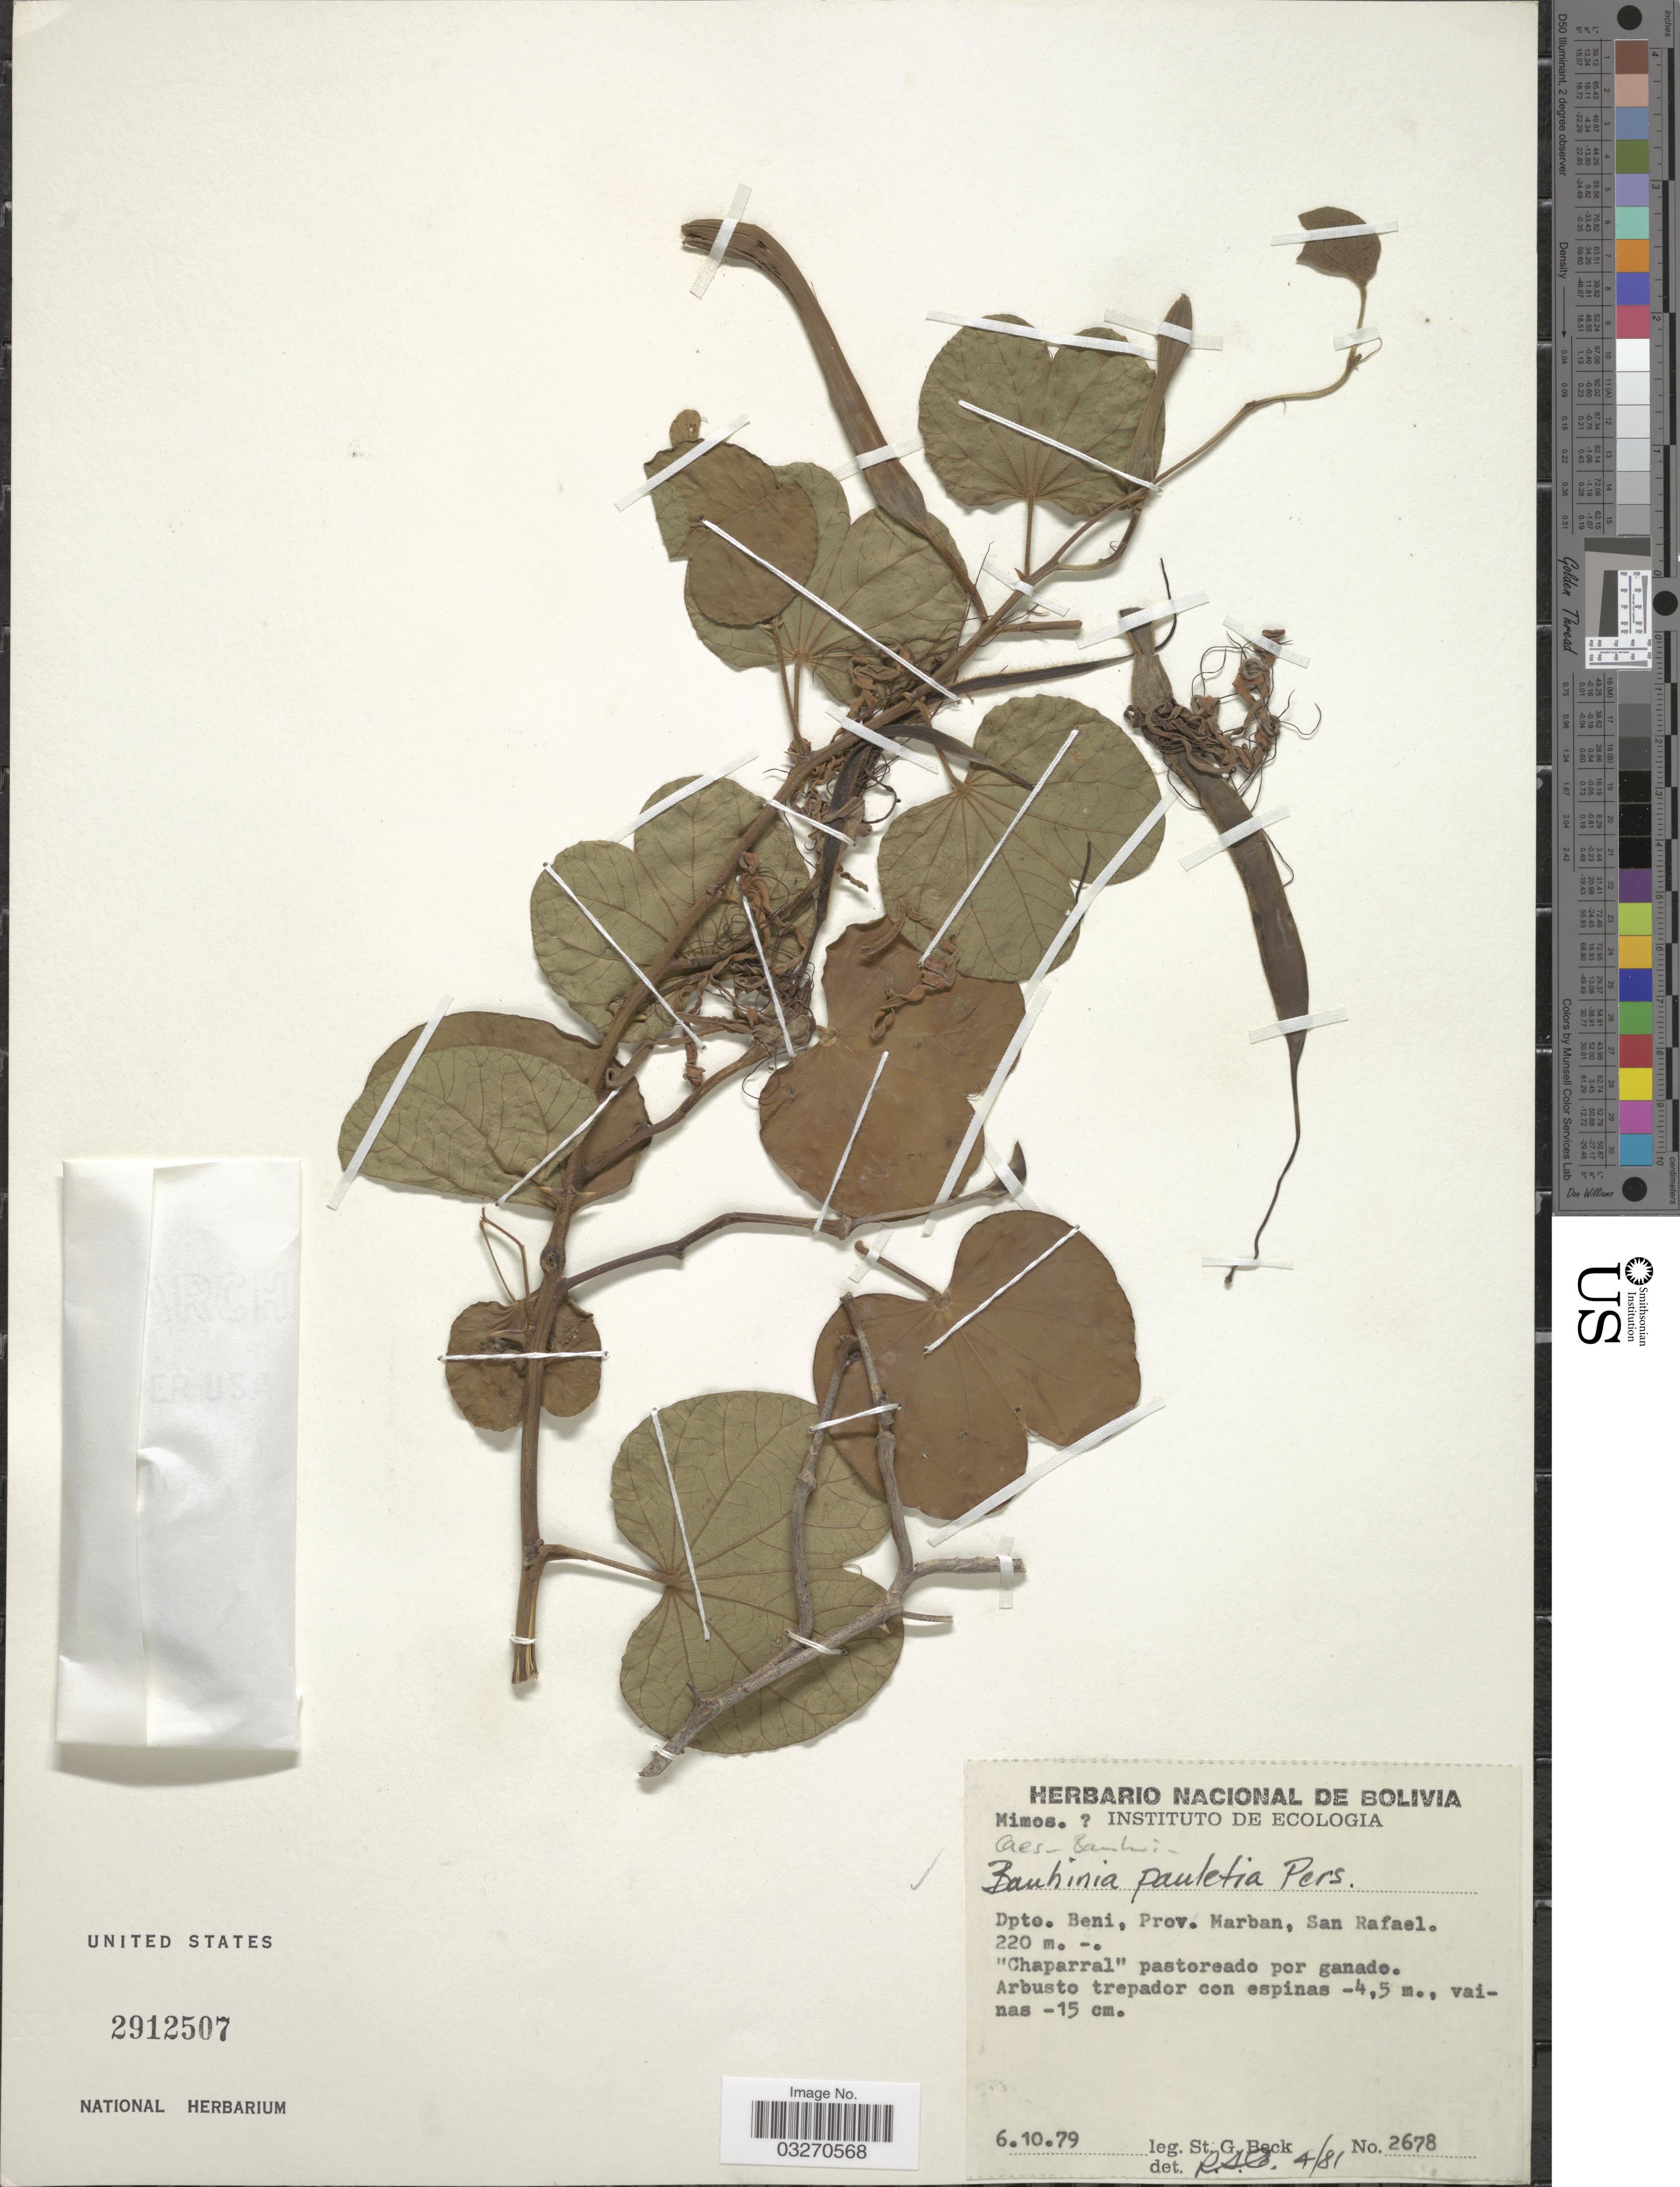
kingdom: Plantae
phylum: Tracheophyta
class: Magnoliopsida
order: Fabales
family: Fabaceae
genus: Bauhinia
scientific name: Bauhinia pauletia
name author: Pers.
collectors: S. Beck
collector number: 2678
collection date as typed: Transcribed d/m/y: 6/10/79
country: Bolivia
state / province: Beni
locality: Dpto. Beni, Prov. Marban, San Rafael.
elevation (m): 220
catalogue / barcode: US 2912507